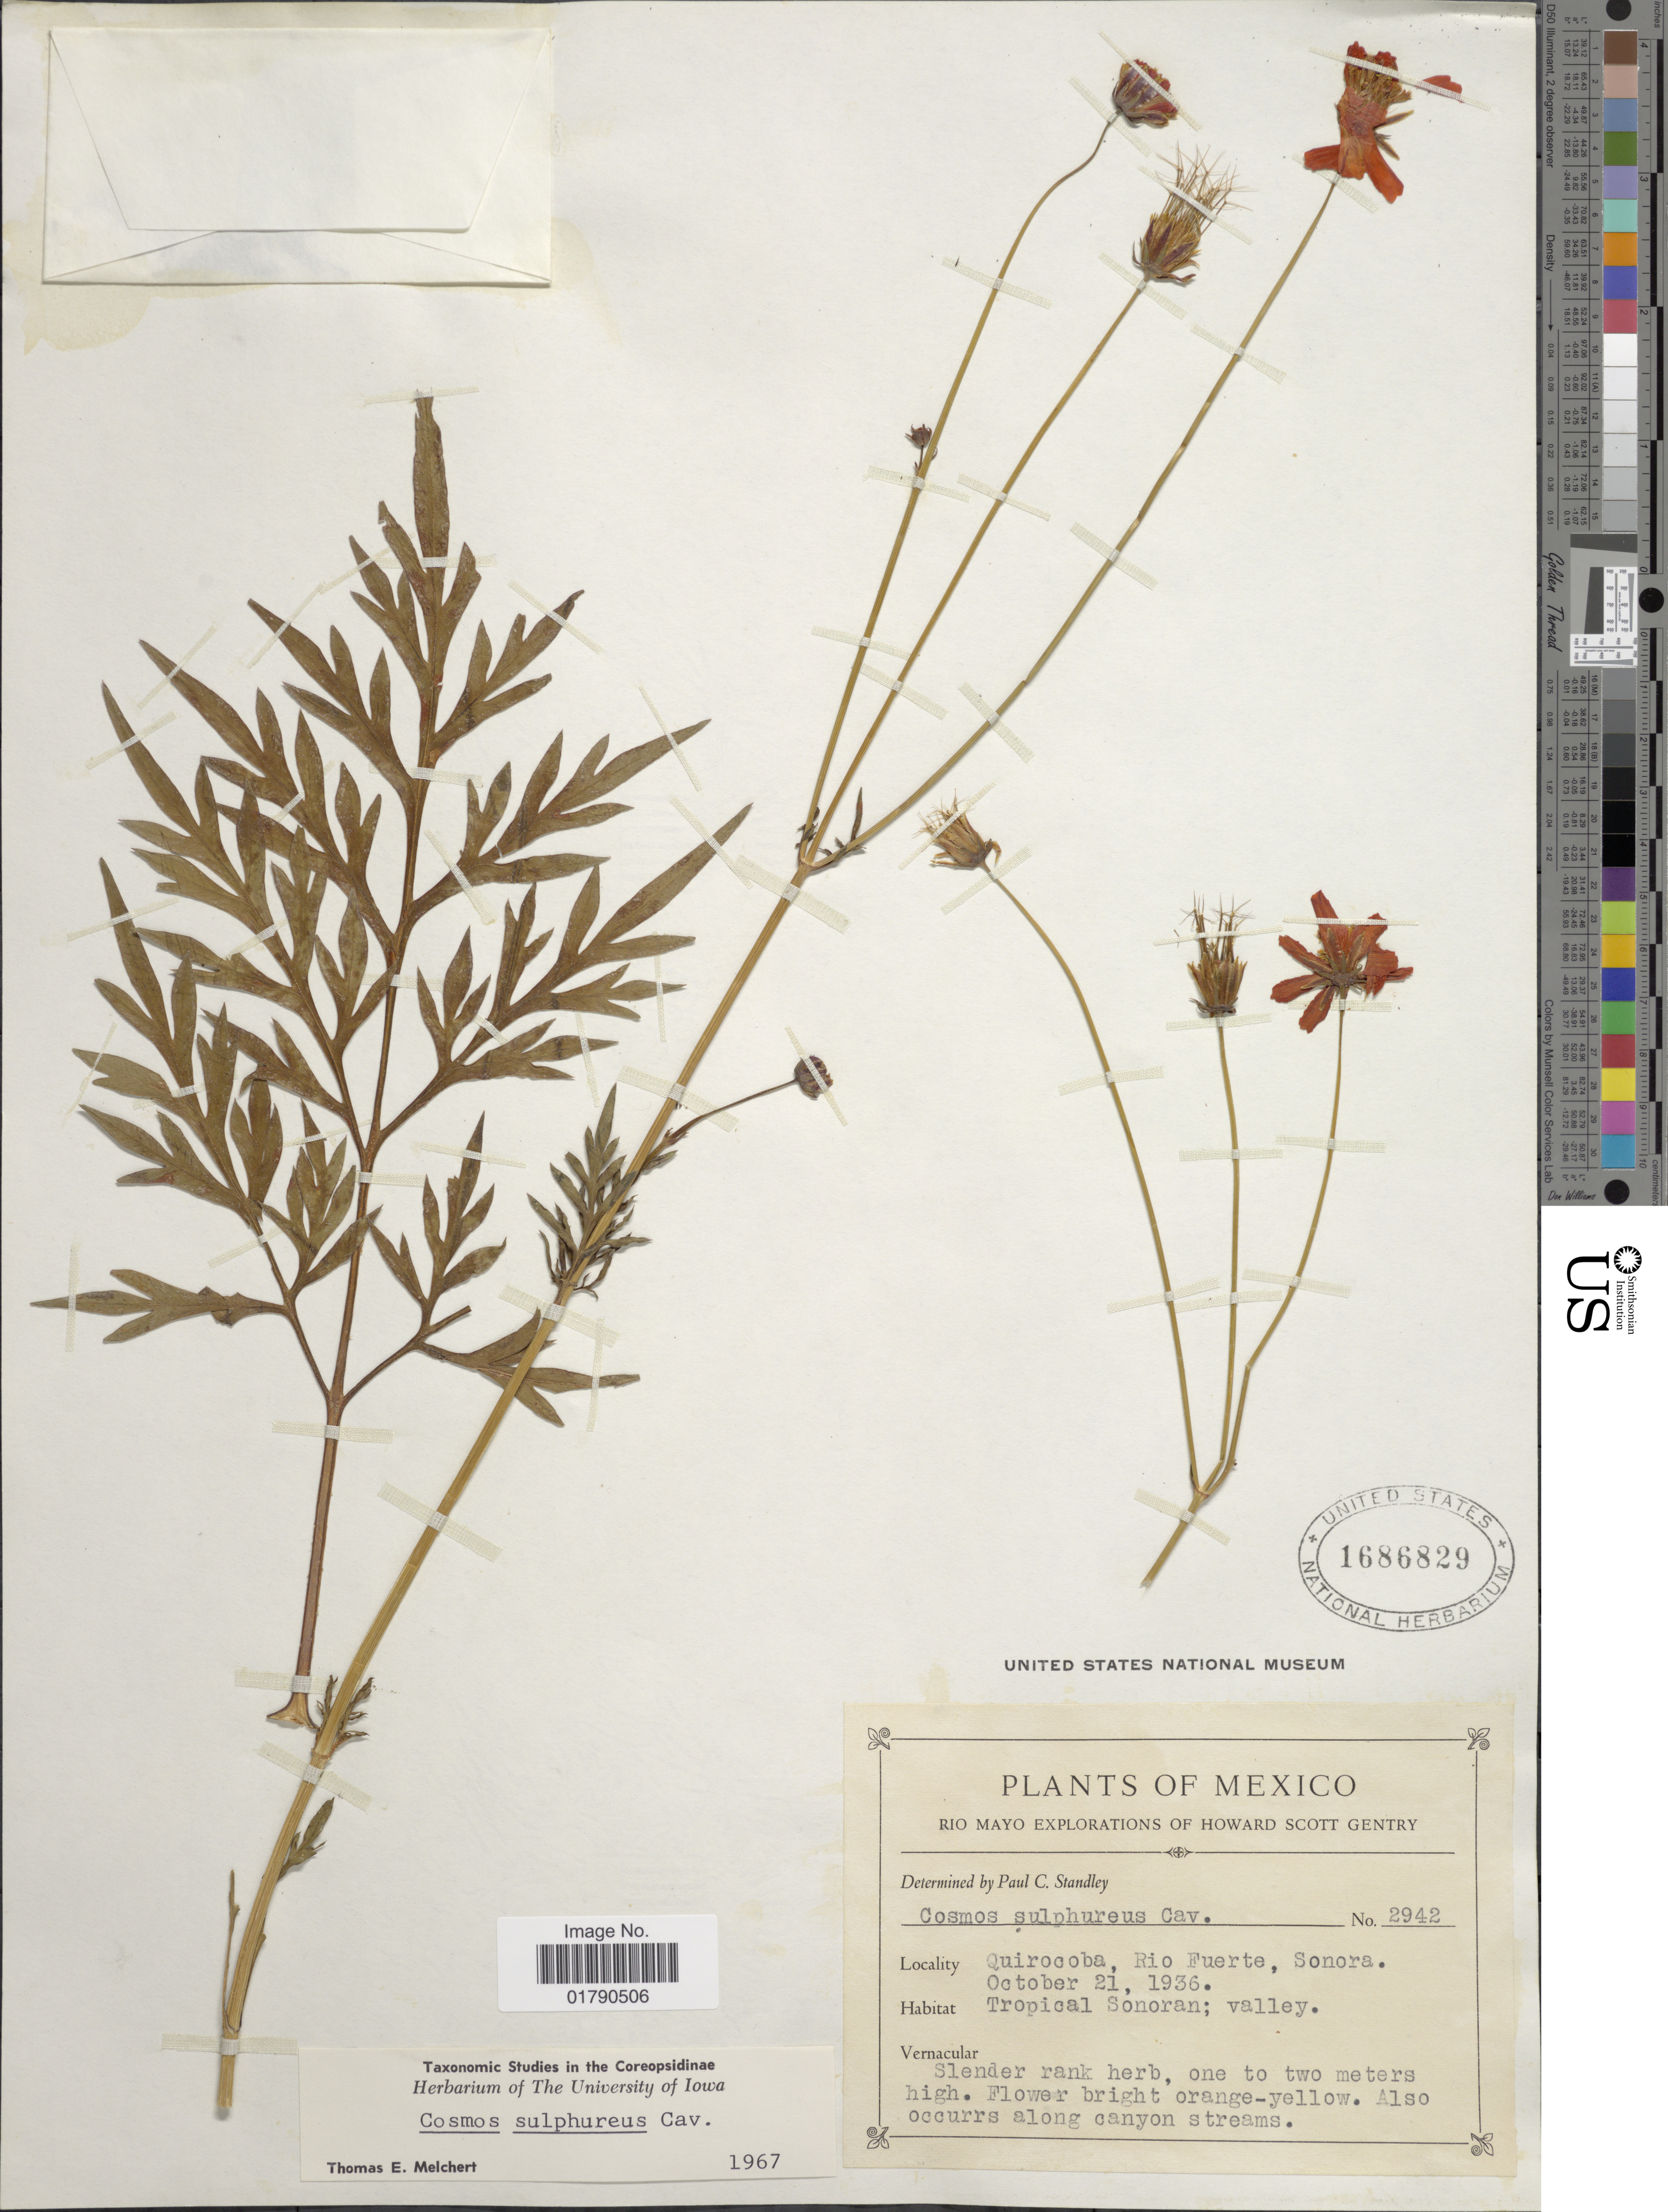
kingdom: Plantae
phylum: Tracheophyta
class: Magnoliopsida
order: Asterales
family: Asteraceae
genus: Cosmos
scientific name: Cosmos sulphureus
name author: Cav.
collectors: H. S. Gentry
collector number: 2942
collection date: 1936-10-21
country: Mexico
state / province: Sonora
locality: Rio Mayo, Quirocoba, Rio Fuerte, Tropical Sonoran valley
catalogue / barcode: US 1686829